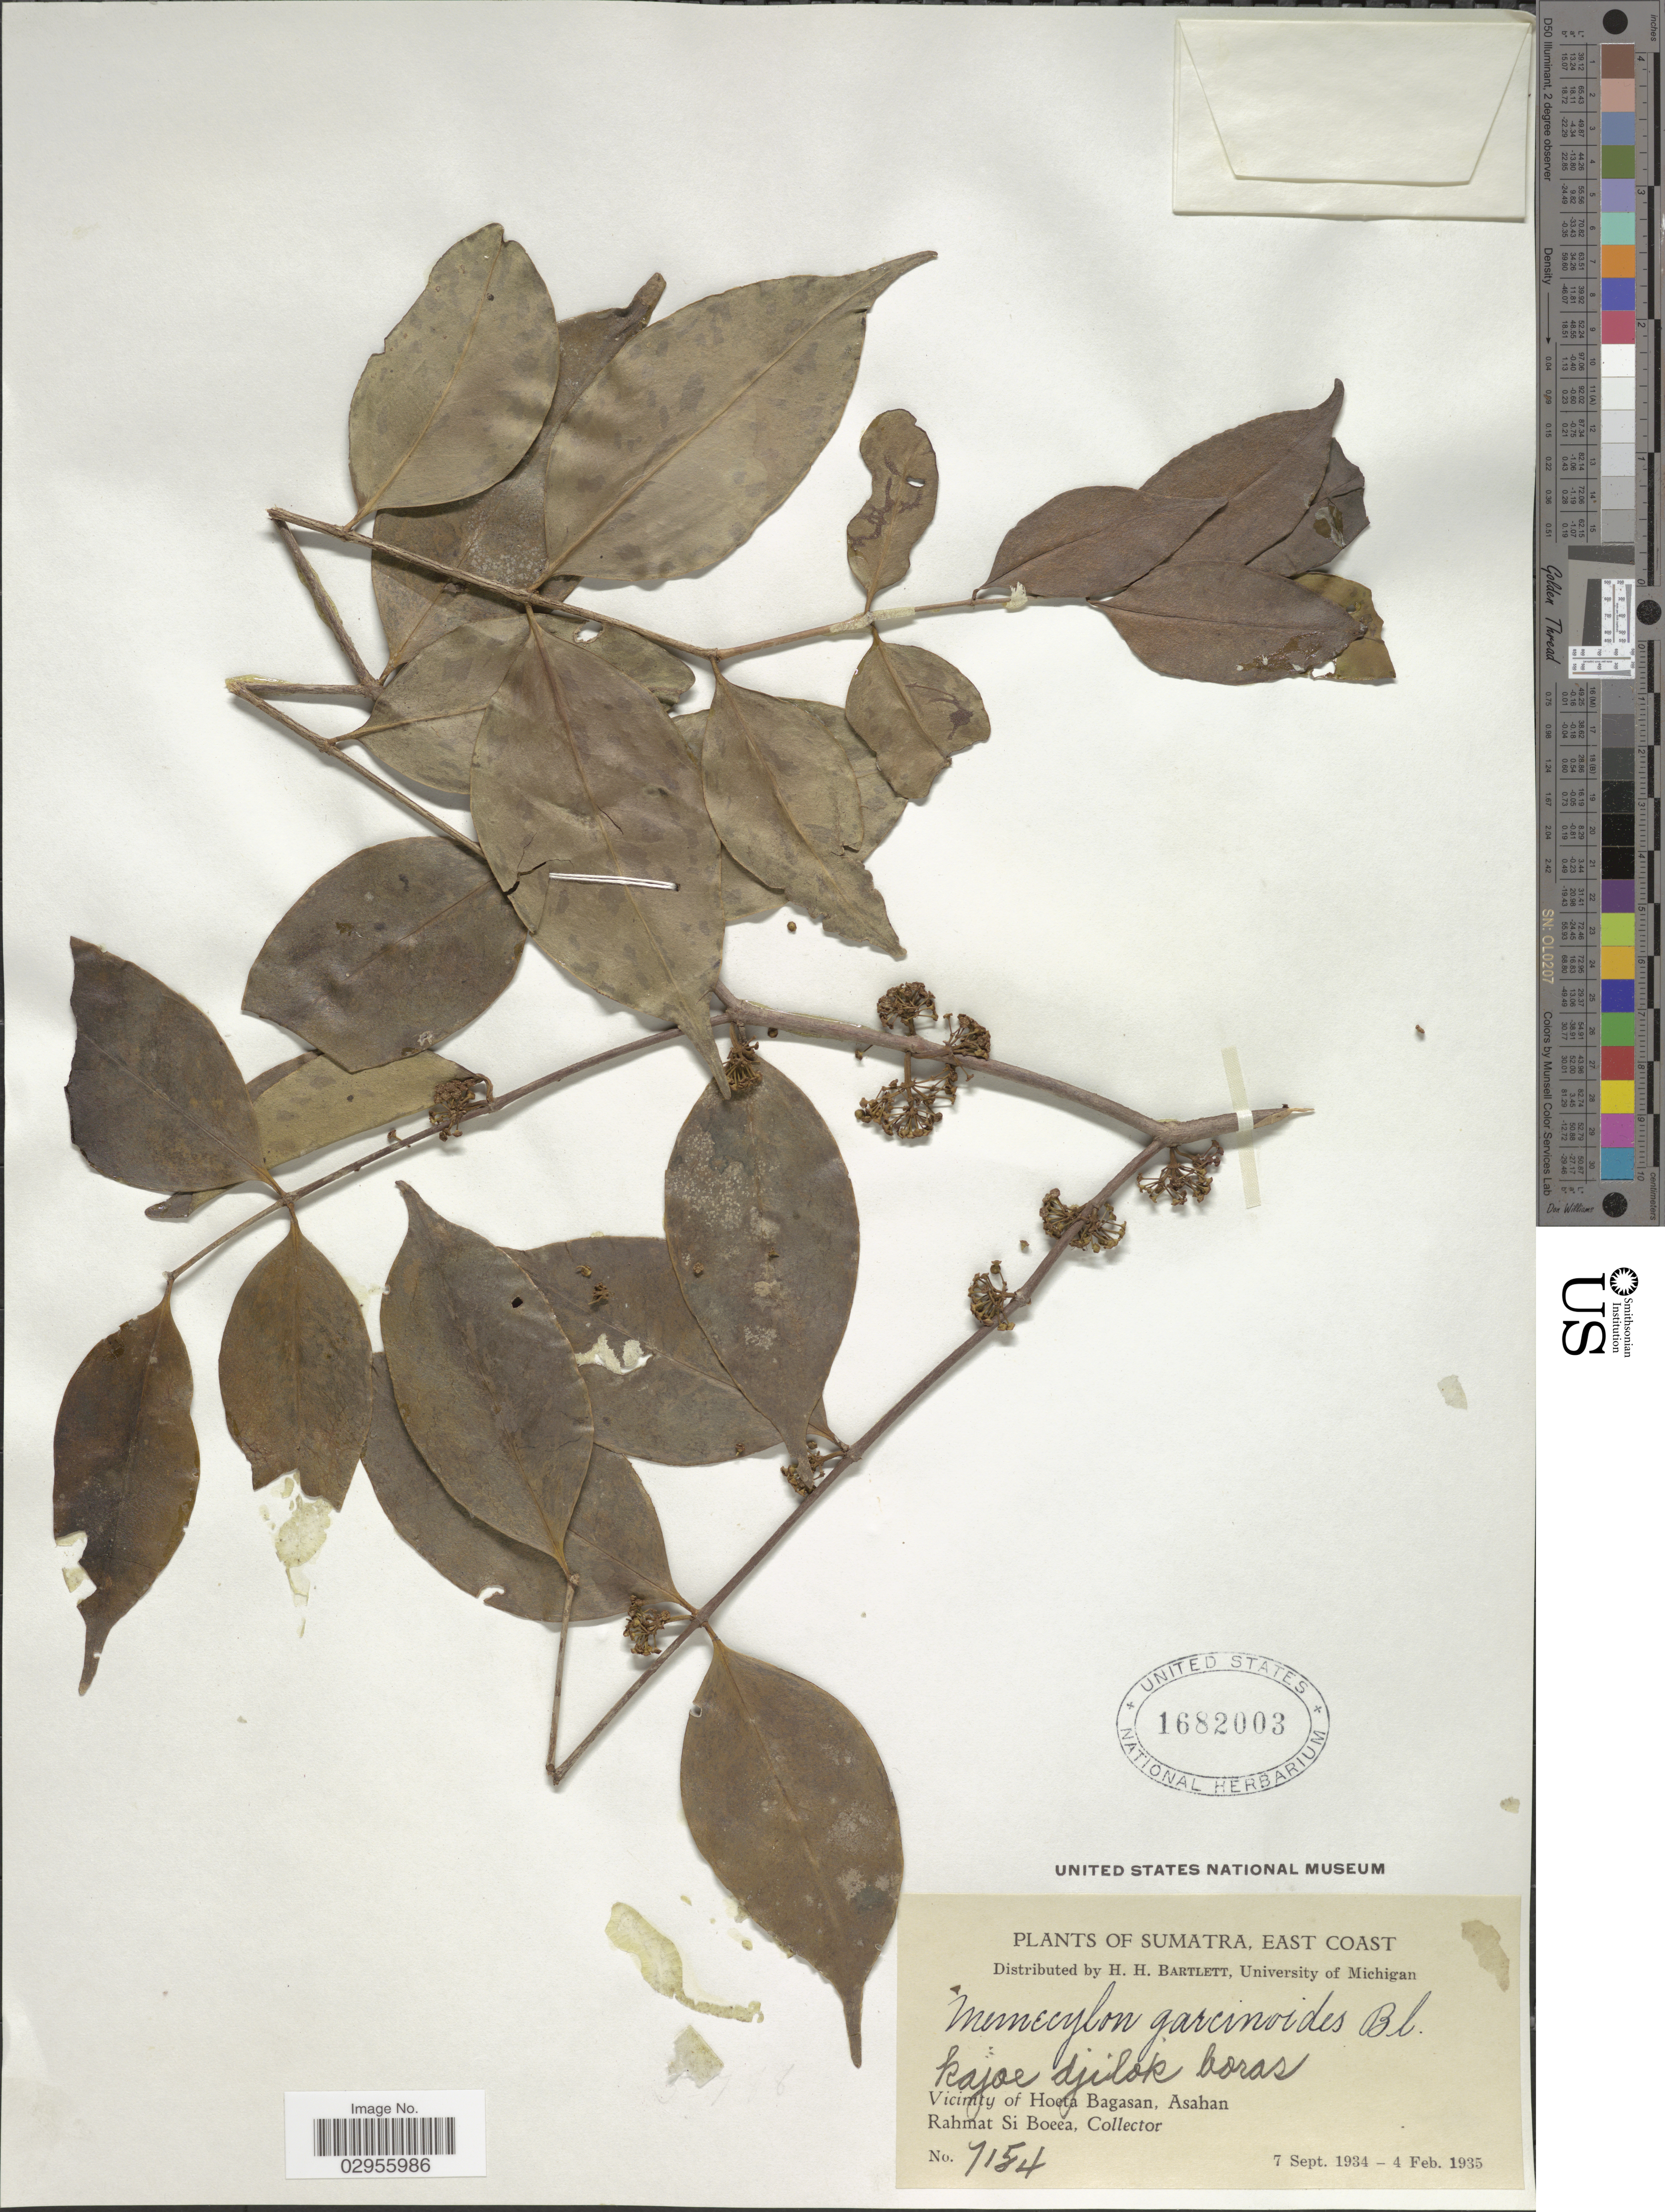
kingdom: Plantae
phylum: Tracheophyta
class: Magnoliopsida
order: Myrtales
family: Melastomataceae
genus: Memecylon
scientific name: Memecylon garcinioides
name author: Blume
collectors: Rahmat Si Boeea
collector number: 7154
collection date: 1934-09-07/1935-02-04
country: Indonesia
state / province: Sumatra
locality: East Coast. Vicinity of Hoeta Bagasan, Asahan.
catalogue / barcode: US 1682003